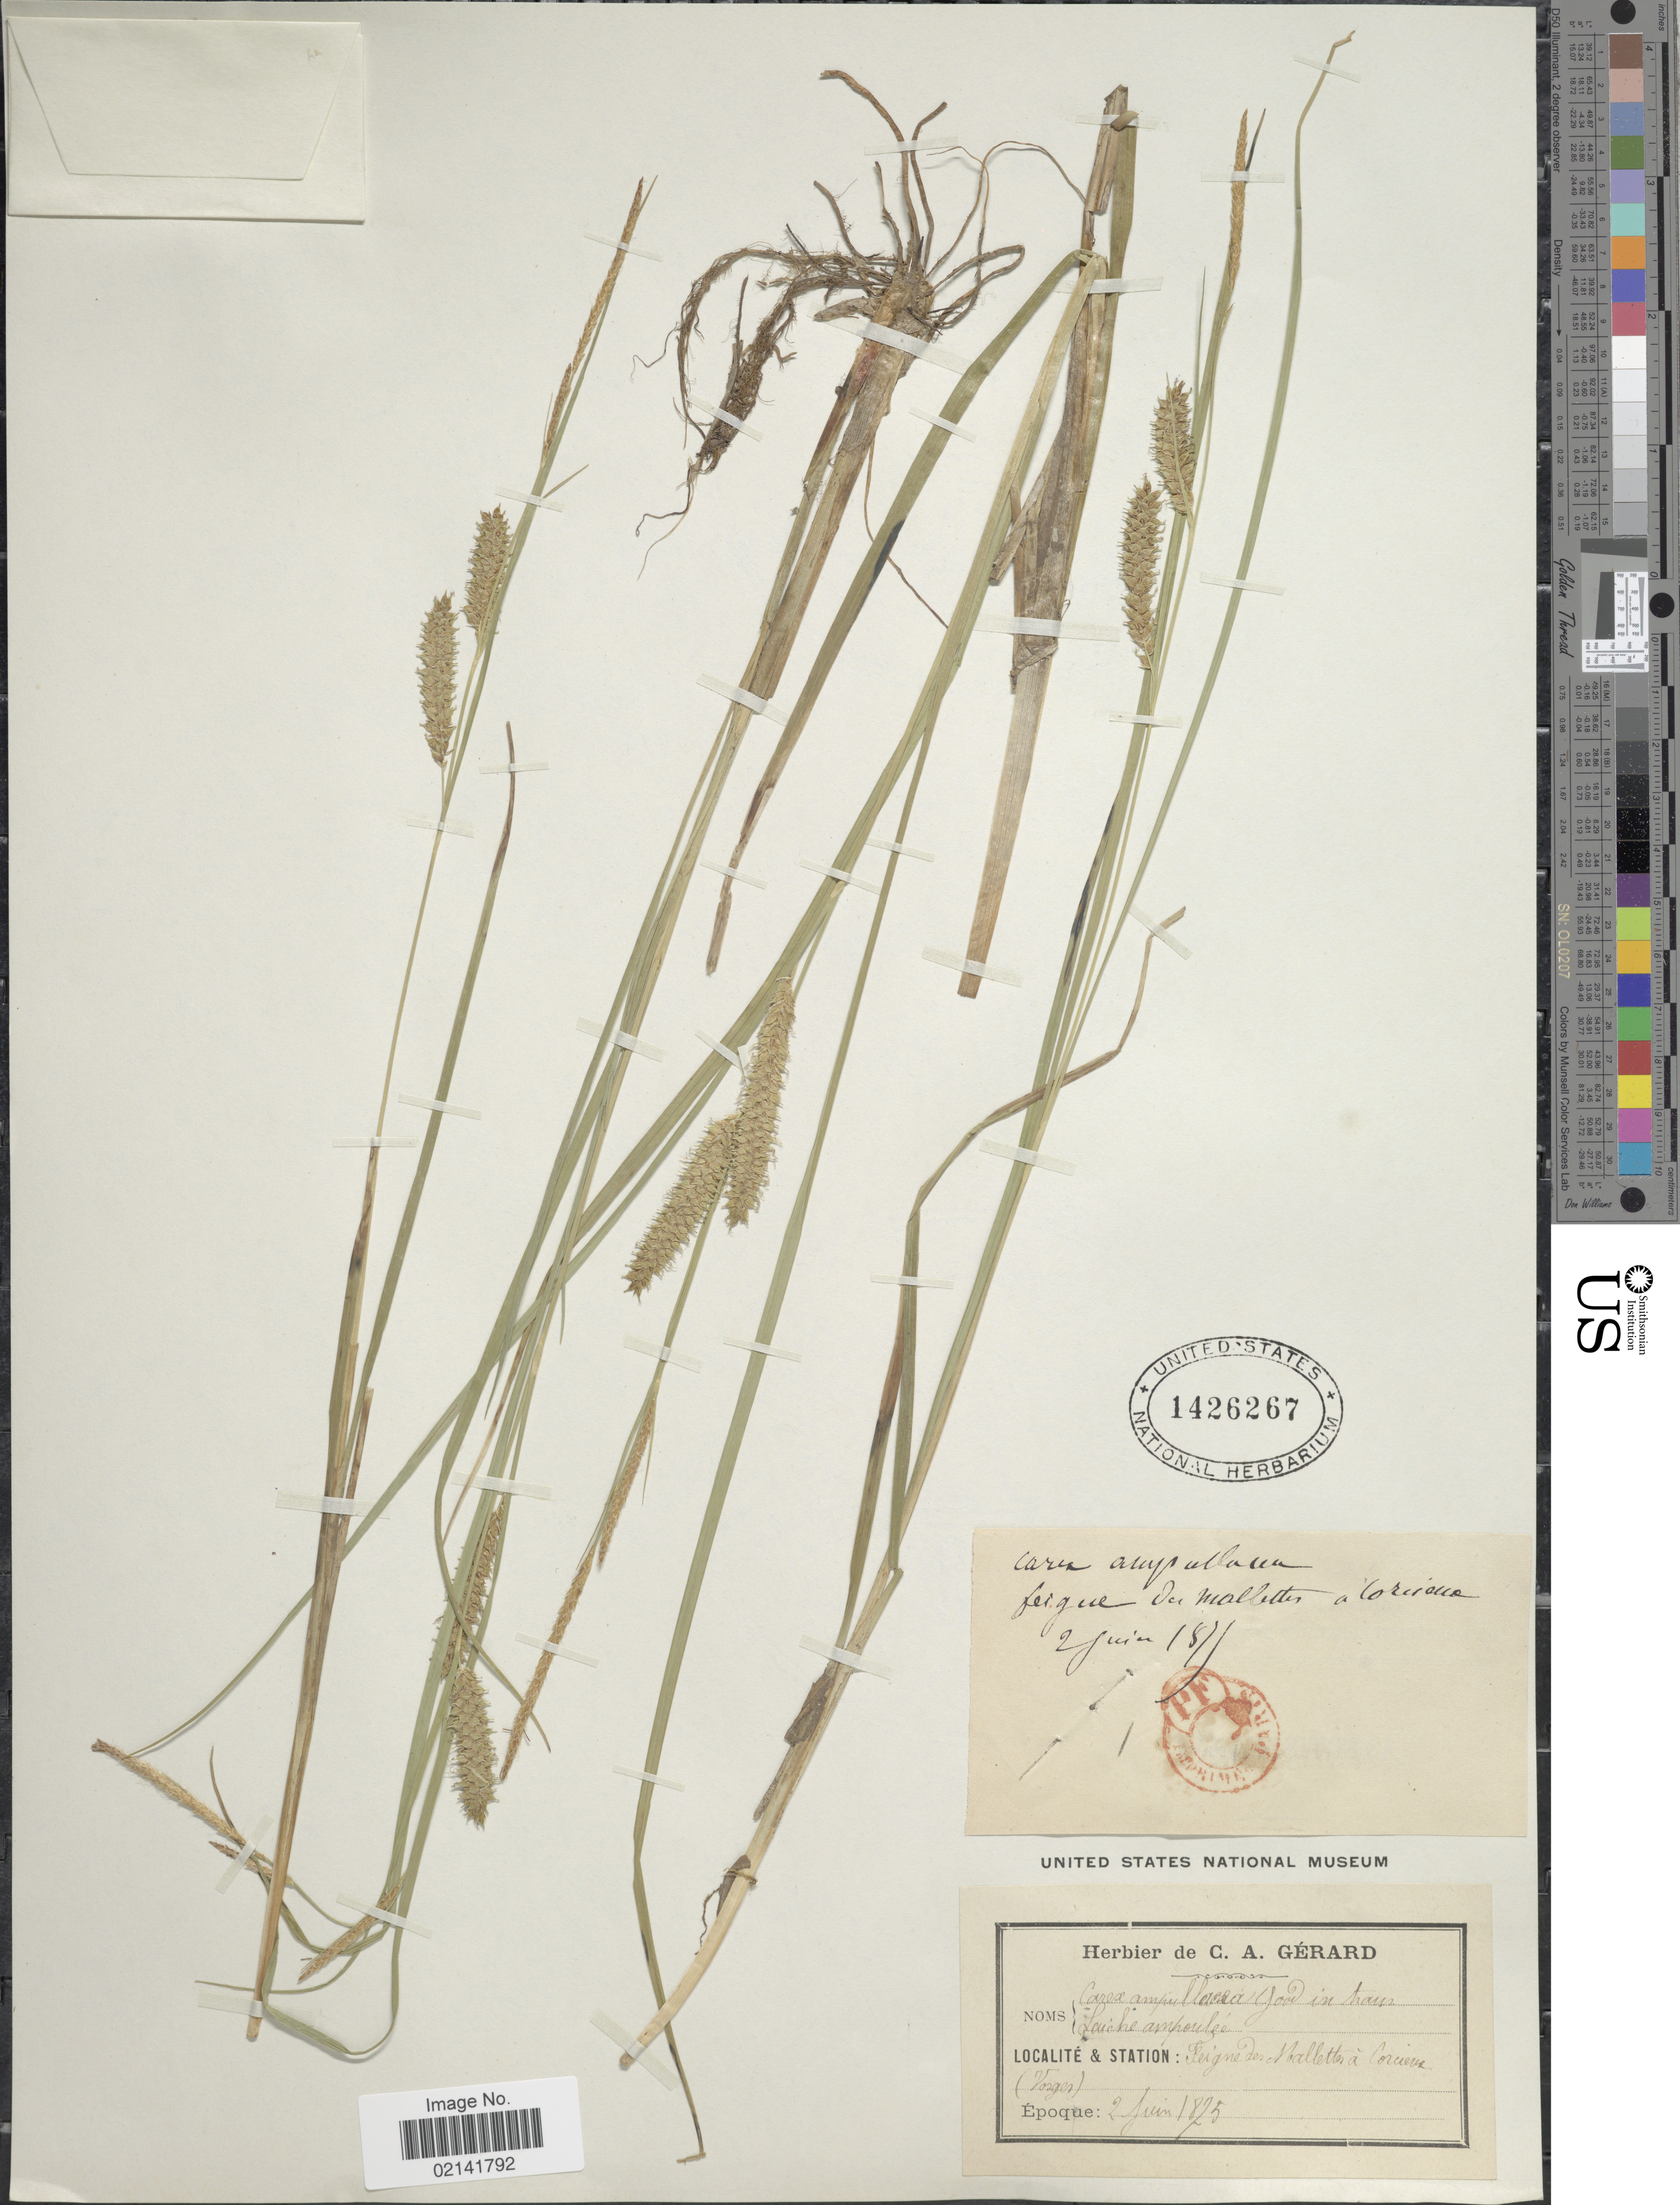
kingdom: Plantae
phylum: Tracheophyta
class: Liliopsida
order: Poales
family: Cyperaceae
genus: Carex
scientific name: Carex rostrata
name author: Stokes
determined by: Strong, Mark T., (BOT), Smithsonian Institution - National Museum of Natural History (UNITED STATES)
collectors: Ex herb. de C. A. Gérard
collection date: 1875-06-02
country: France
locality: Feigne des Vallentteria Corcieus (Vorges) [interpreted]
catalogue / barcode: US 1426267